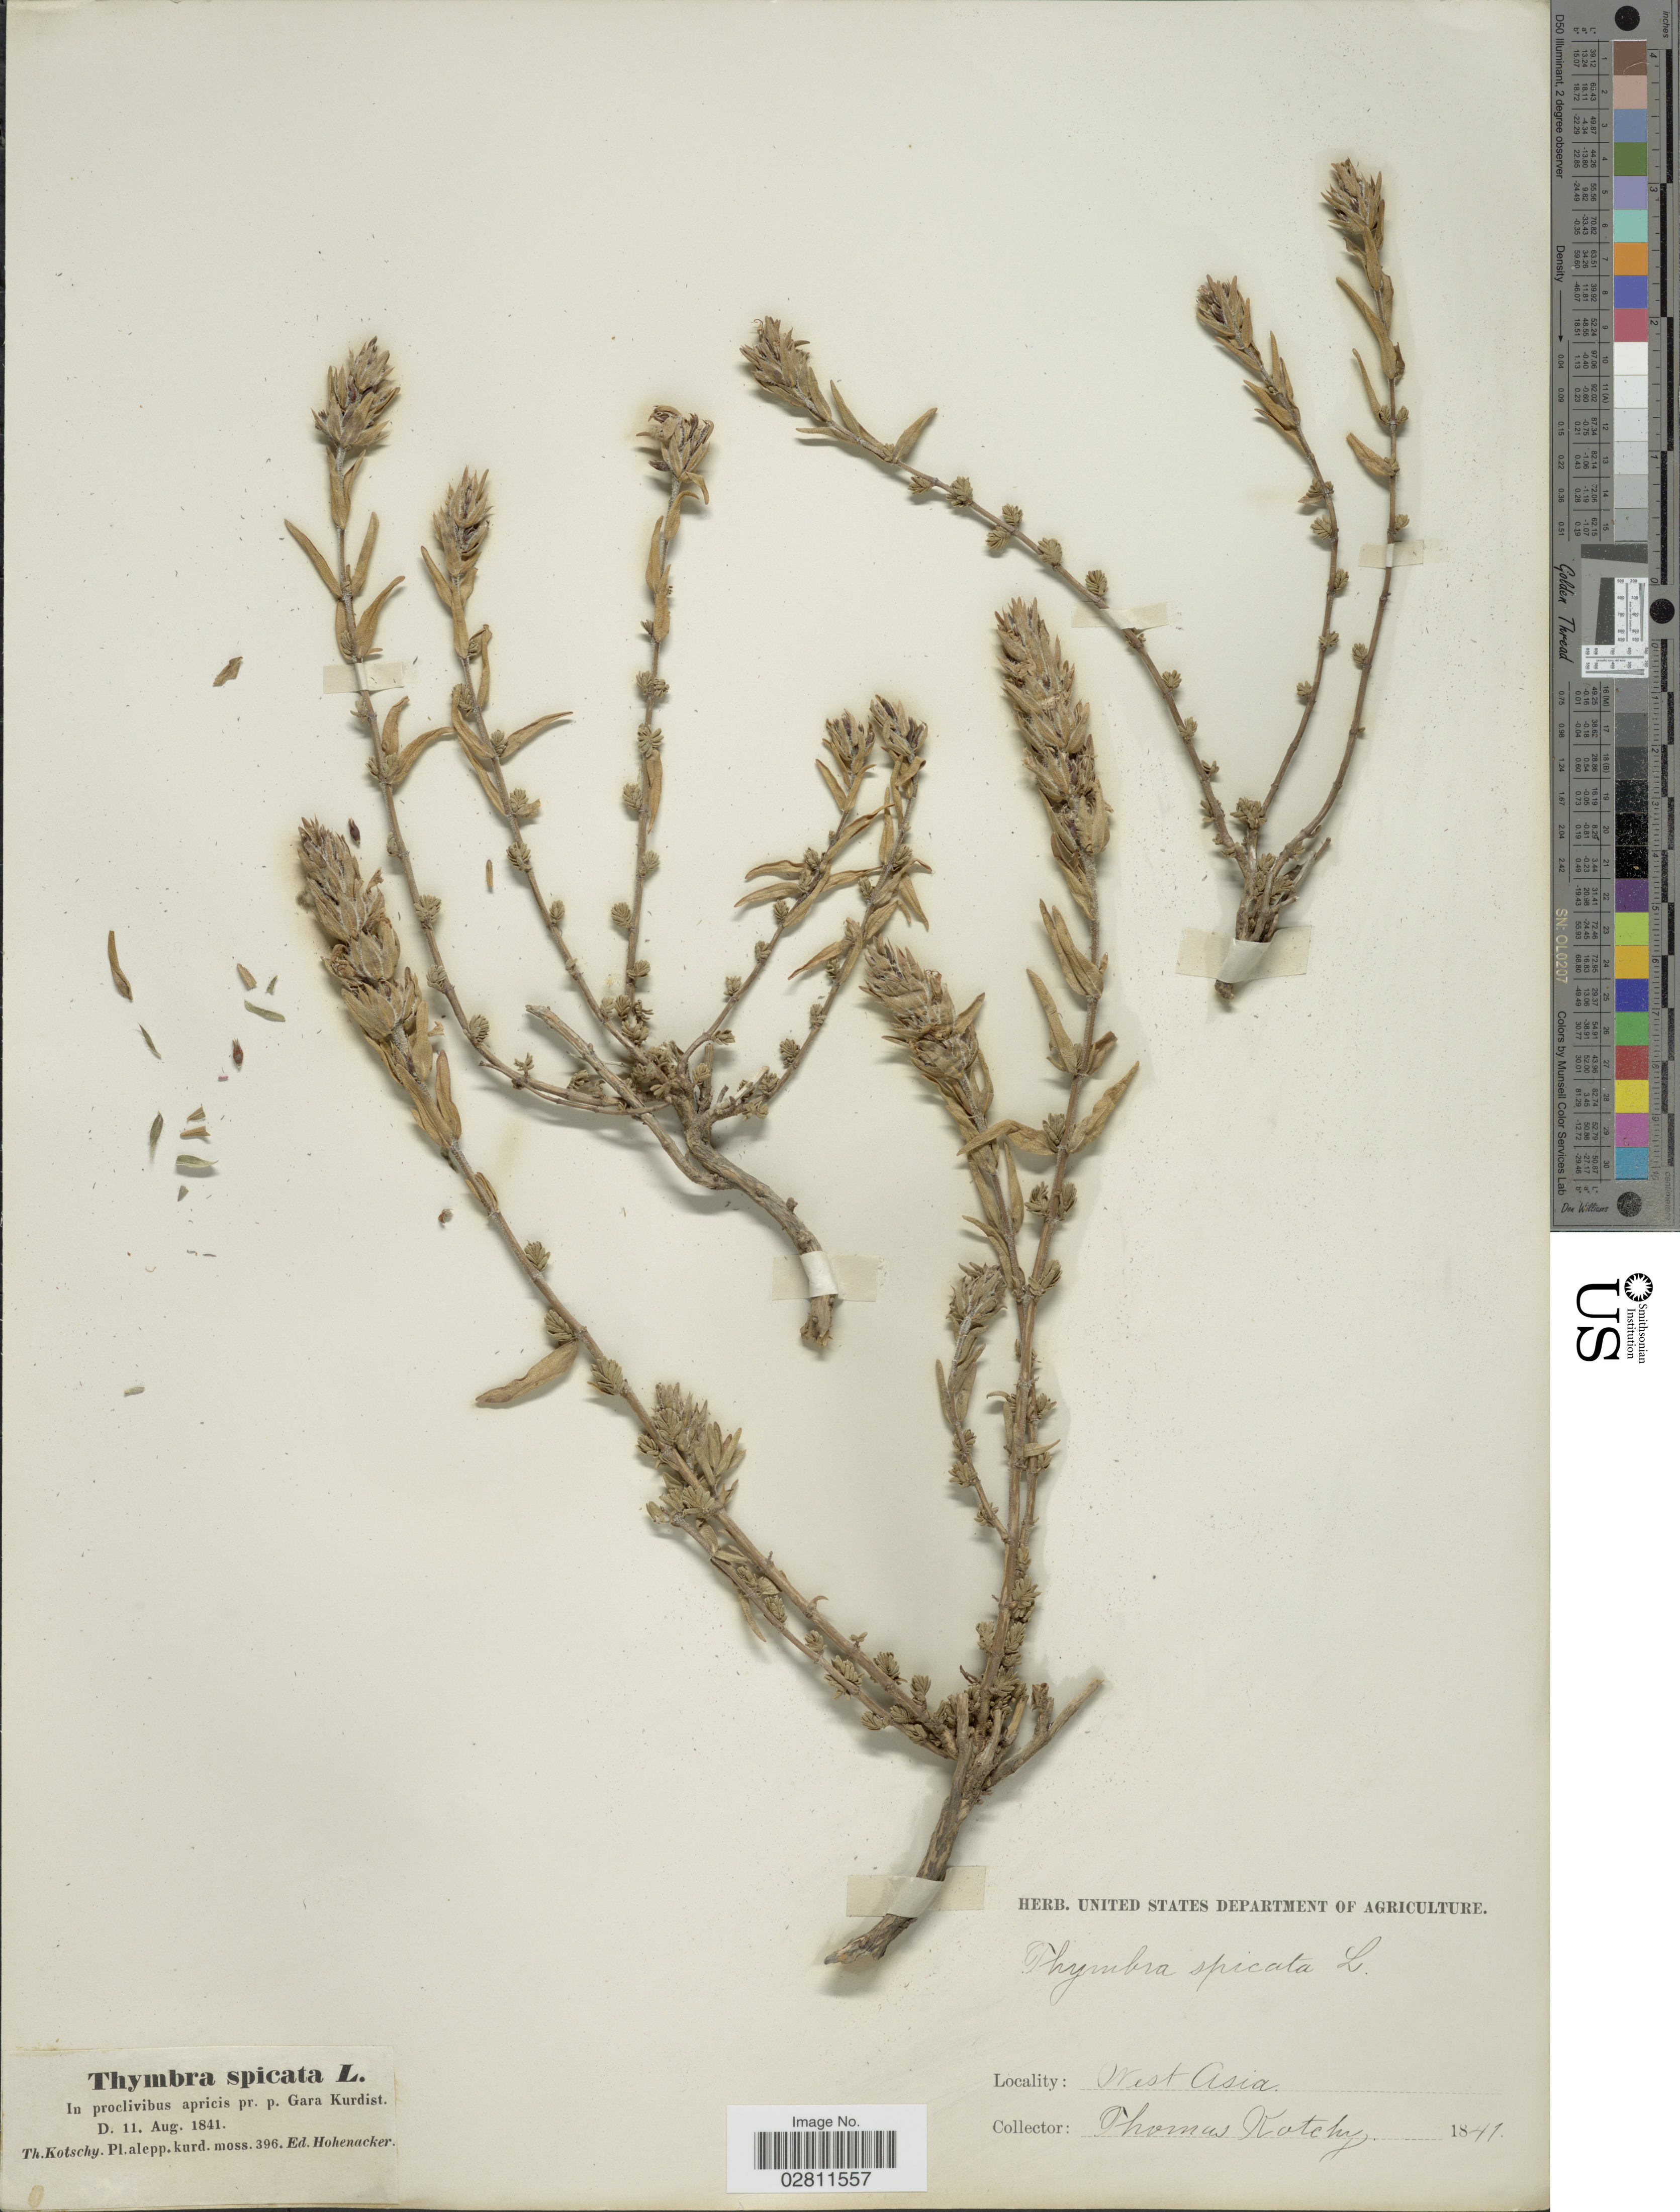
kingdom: Plantae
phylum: Tracheophyta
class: Magnoliopsida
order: Lamiales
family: Lamiaceae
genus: Thymbra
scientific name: Thymbra spicata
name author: L.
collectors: K. G. Kotschy & E. Hohenacker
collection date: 1841-08-11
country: Iran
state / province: Kurdistan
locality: In proclivibus apricis pr. p. Gara Kurdist